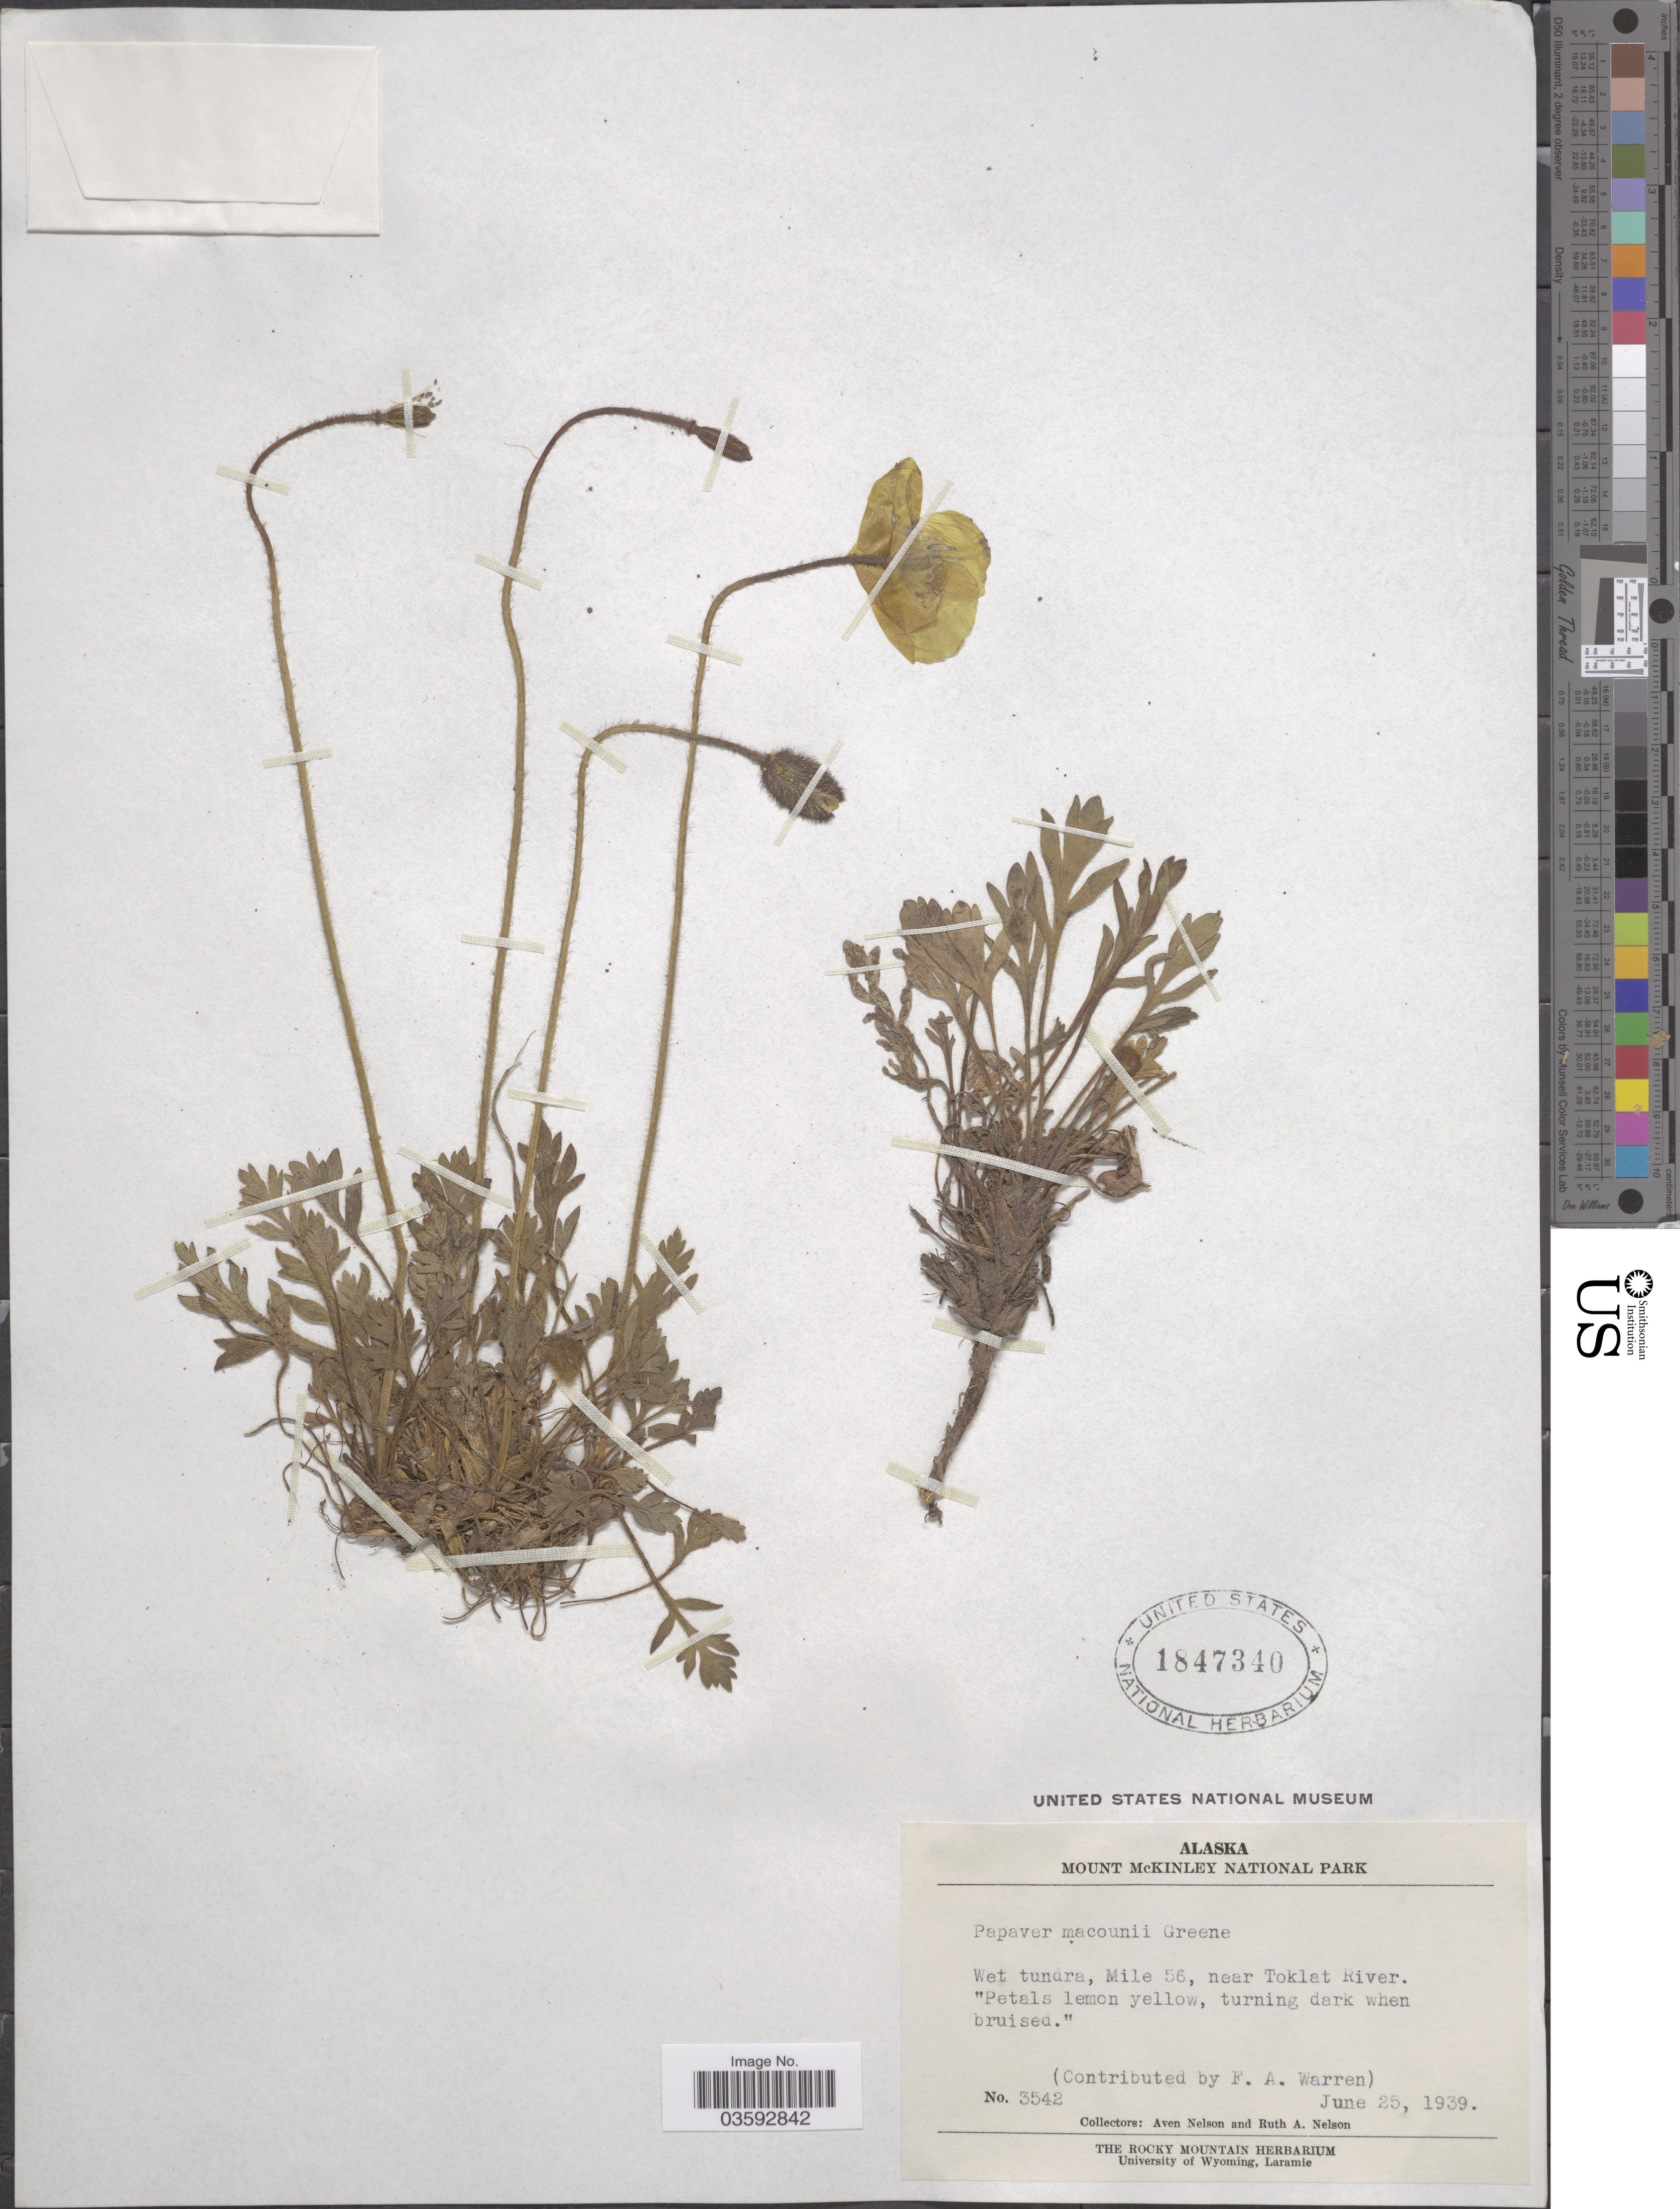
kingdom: Plantae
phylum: Tracheophyta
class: Magnoliopsida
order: Ranunculales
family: Papaveraceae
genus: Papaver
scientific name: Papaver macounii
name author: Greene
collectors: A. Nelson & R. A. Nelson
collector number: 3542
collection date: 1939-06-25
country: United States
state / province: Alaska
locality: Mount McKinley National Park. Mile 56, near Toklat River.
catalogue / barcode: US 1847340